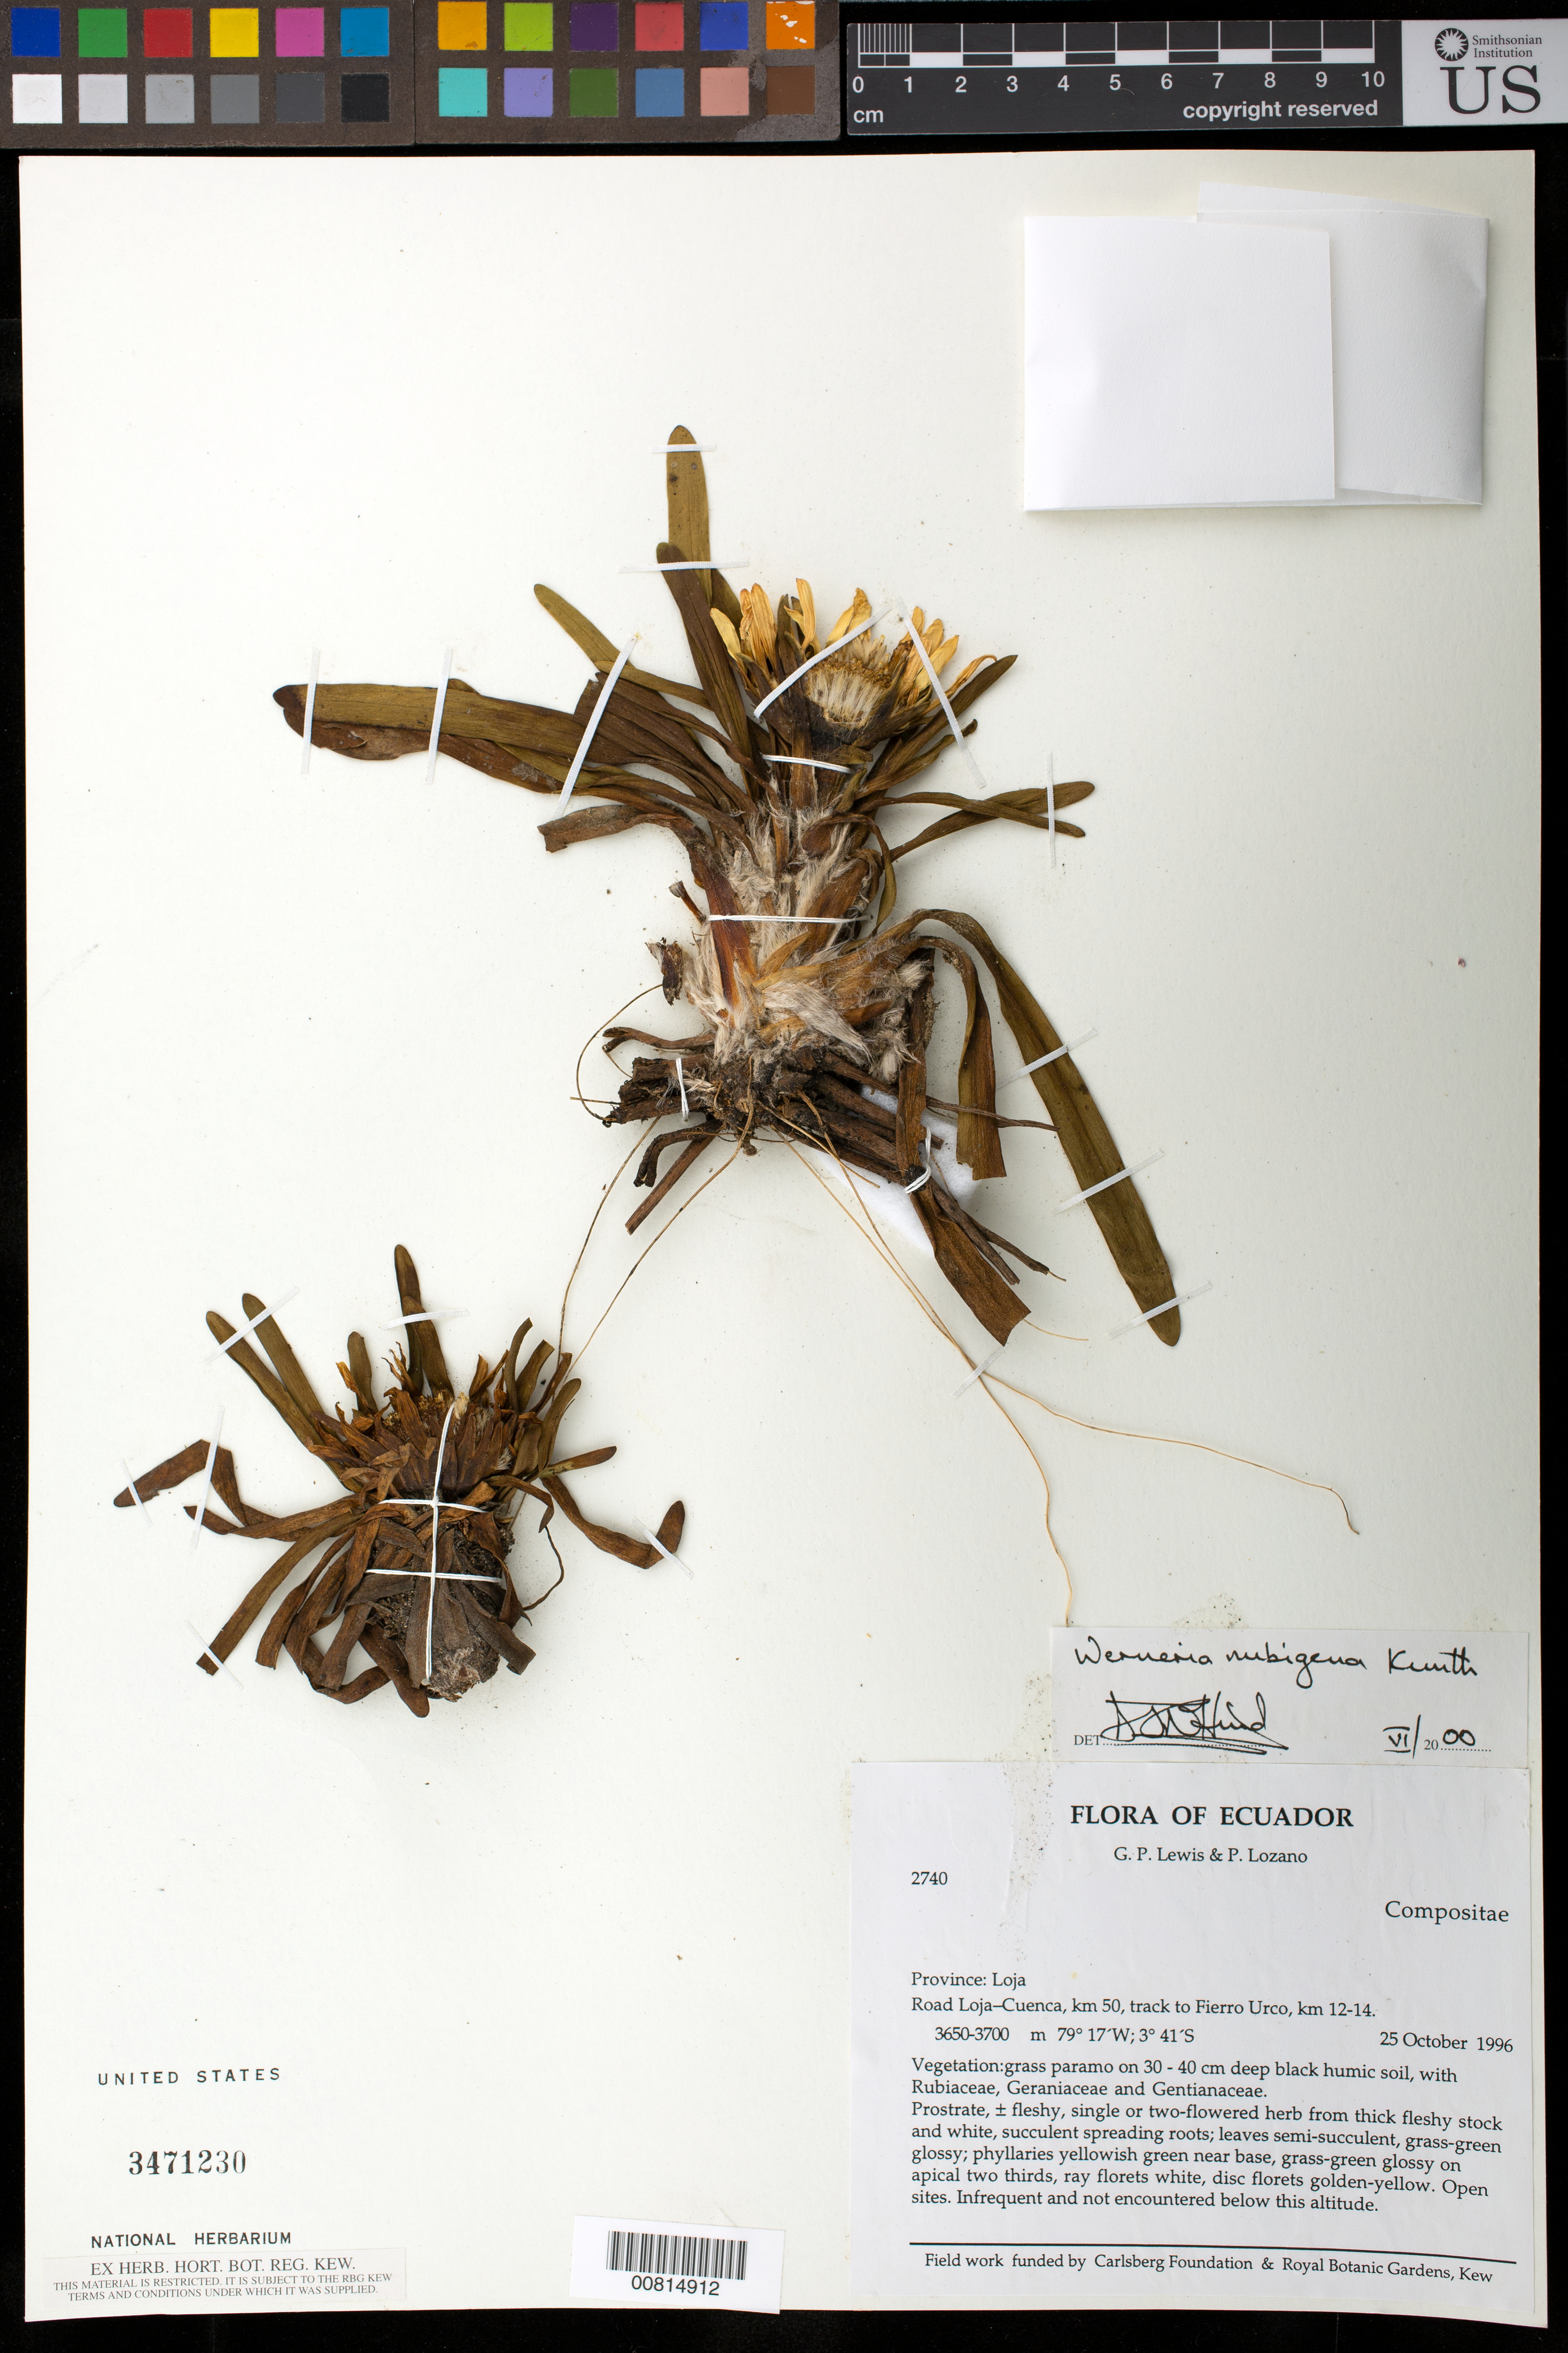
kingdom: Plantae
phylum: Tracheophyta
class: Magnoliopsida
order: Asterales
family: Asteraceae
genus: Werneria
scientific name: Werneria rubigena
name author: Kunth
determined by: Hind, N.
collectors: G. P. Lewis & P. Lozano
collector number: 2740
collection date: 1996-10-25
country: Ecuador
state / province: Loja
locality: Loja to Cuenca road, km 50, track to Fierro Urco, km 12-14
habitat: Grass paramo on 30-40 cm deep black humic soil, with Rubiaceae, Gesneriaceae and Gentianaceae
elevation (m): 3650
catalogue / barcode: US 3471230